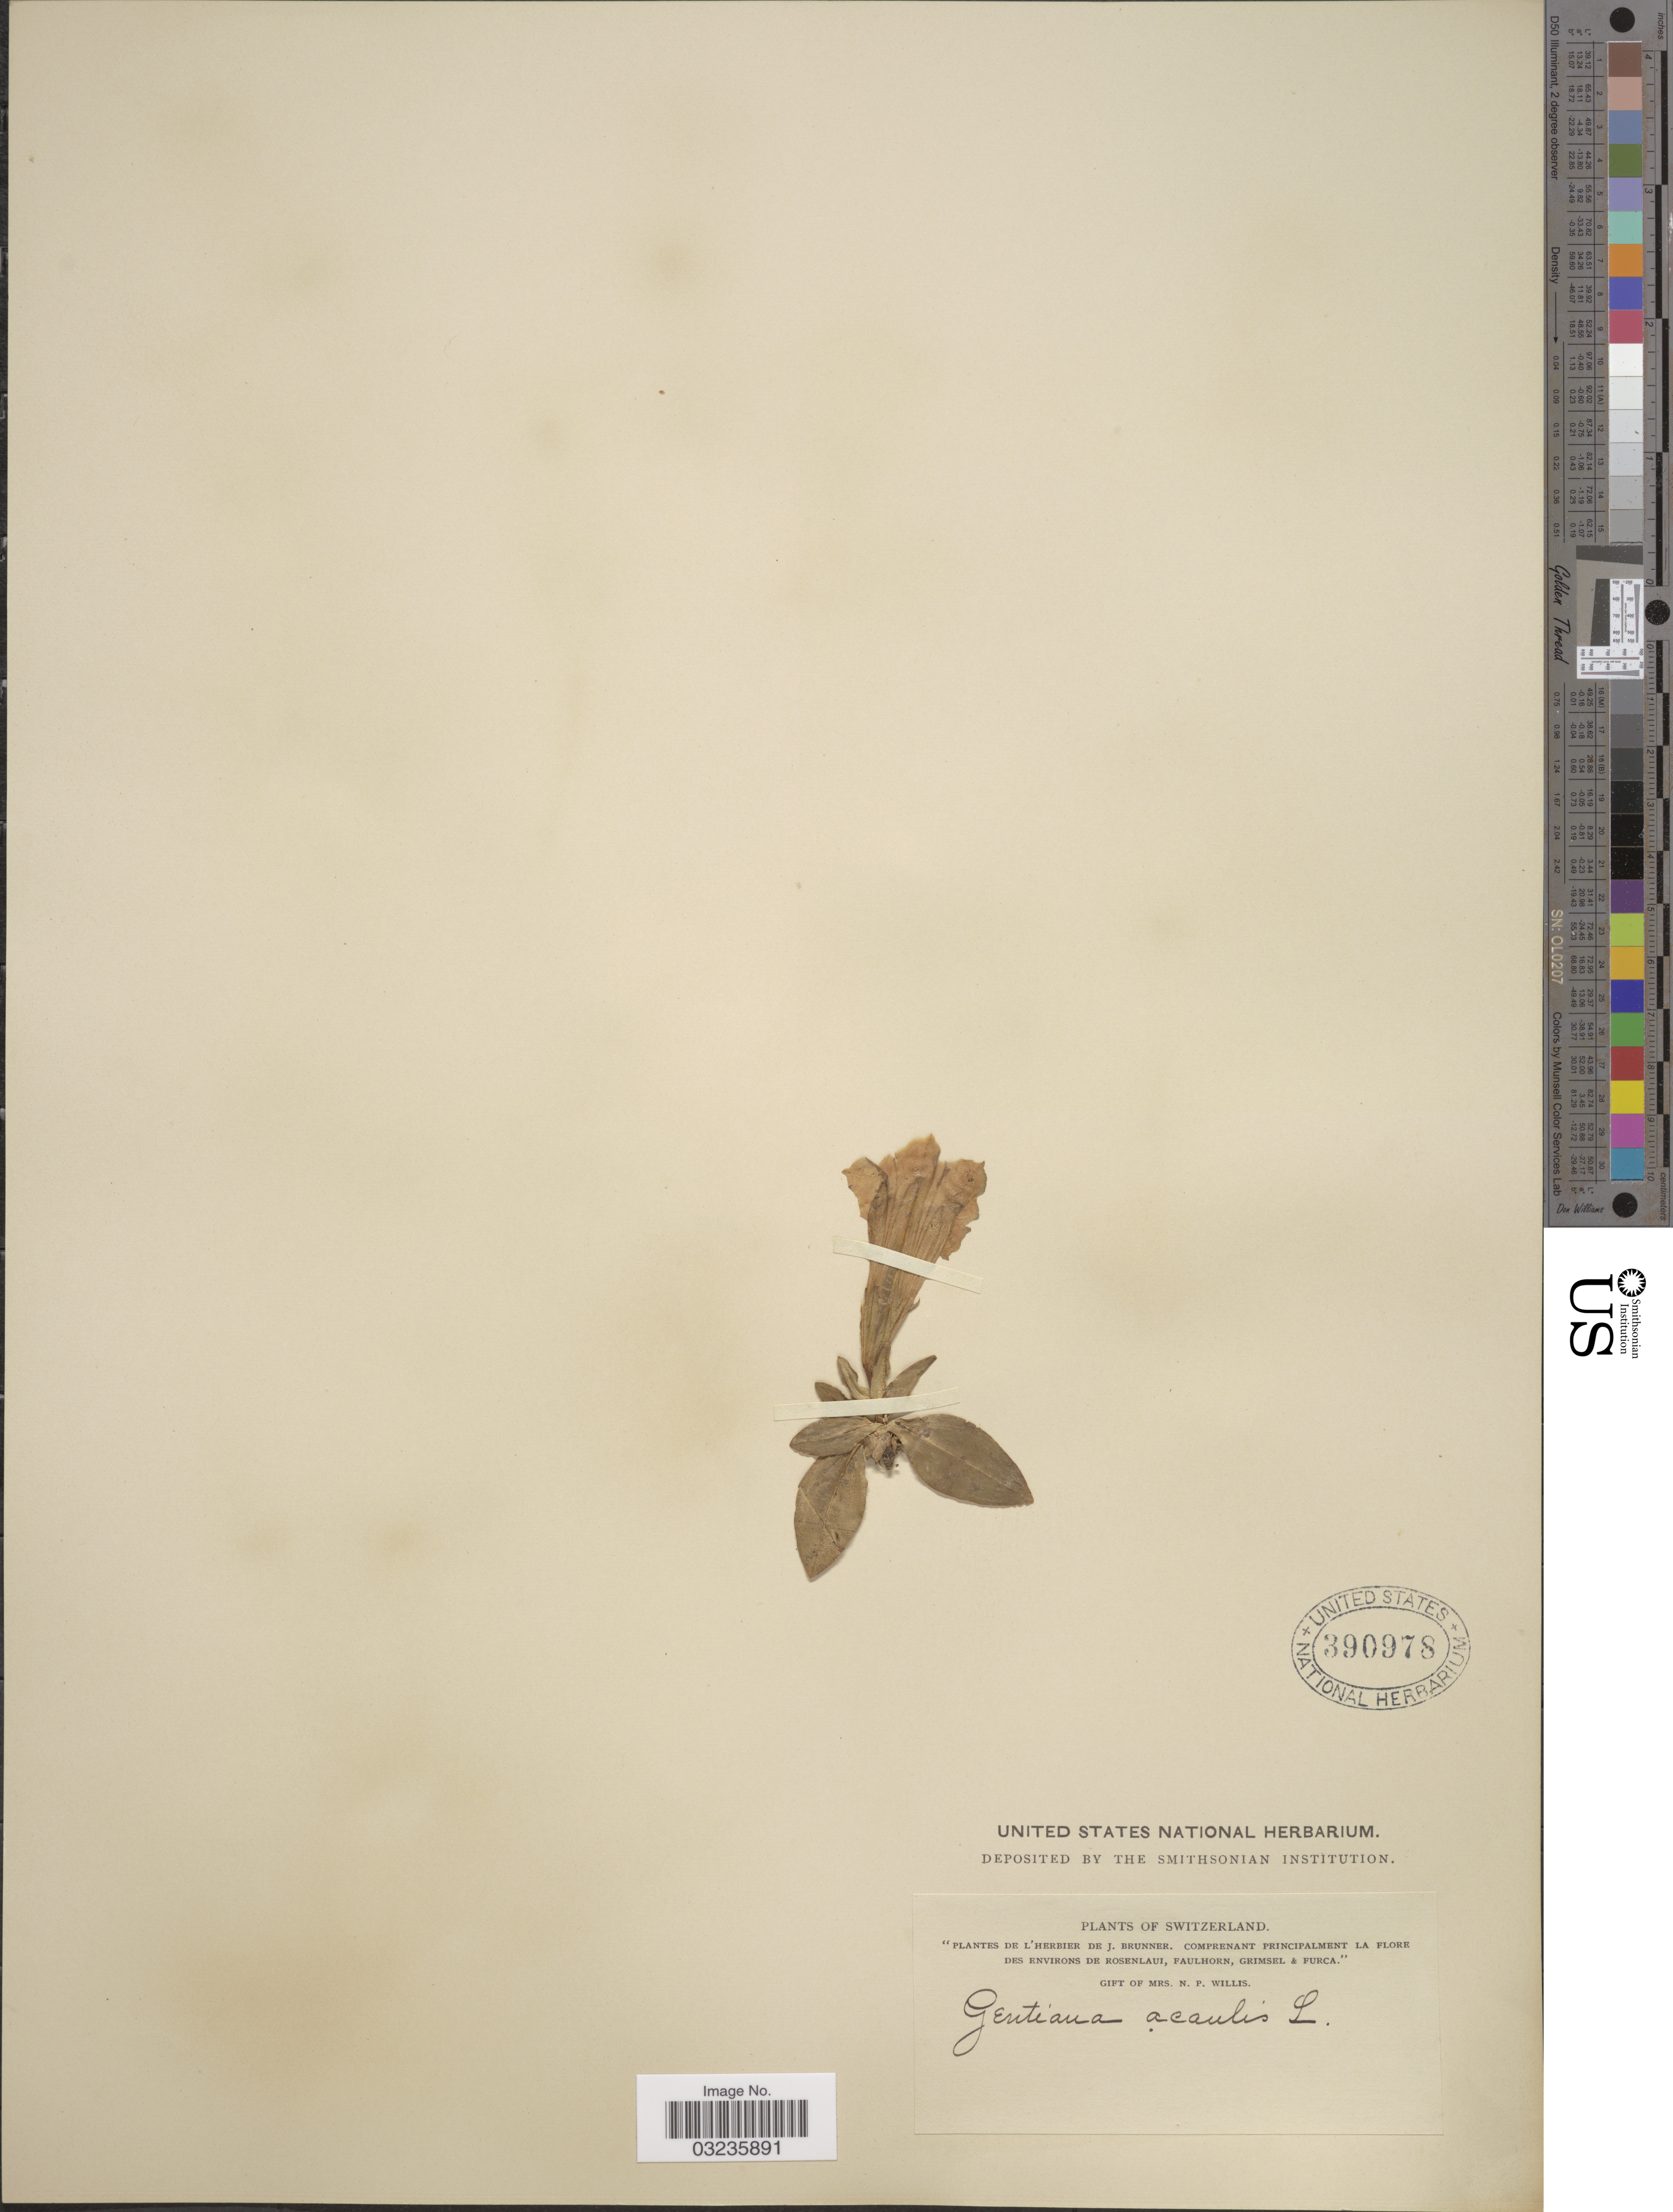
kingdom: Plantae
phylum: Tracheophyta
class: Magnoliopsida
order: Gentianales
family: Gentianaceae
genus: Gentiana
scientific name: Gentiana acaulis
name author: L.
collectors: ex herb. J. Brunner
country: Switzerland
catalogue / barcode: US 390978